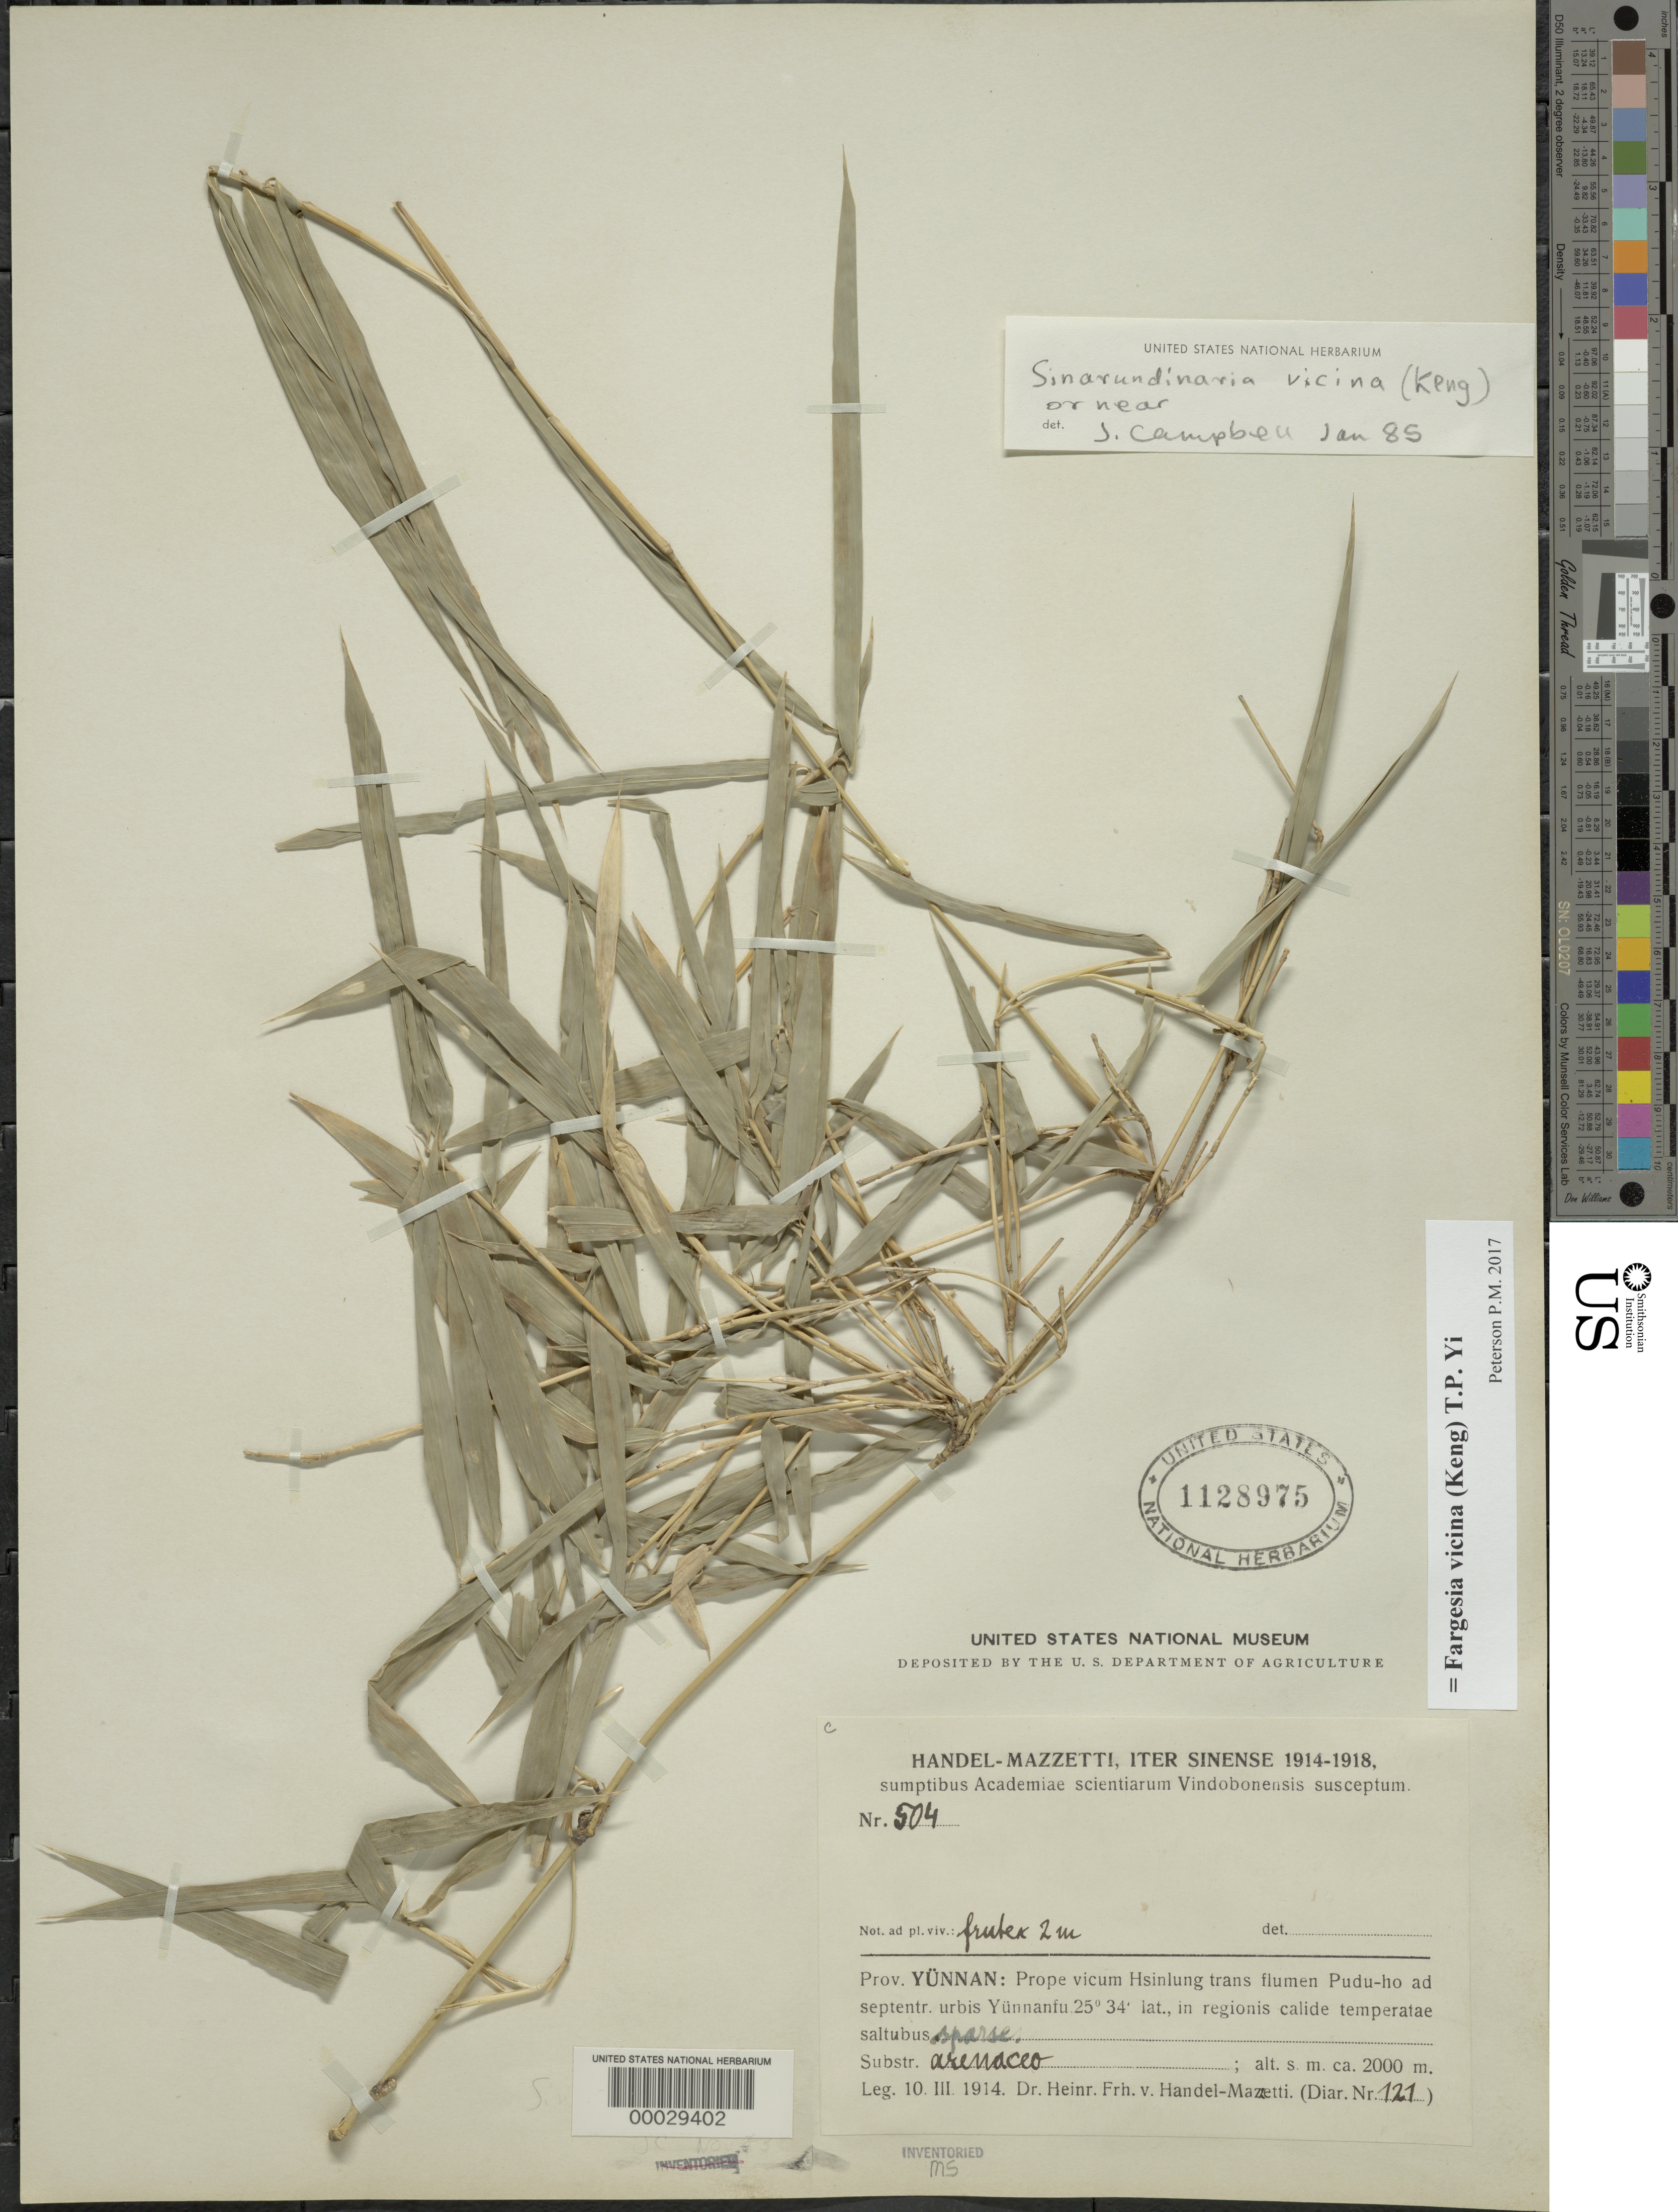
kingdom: Plantae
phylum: Tracheophyta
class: Liliopsida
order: Poales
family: Poaceae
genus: Fargesia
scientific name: Fargesia vicina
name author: (Keng) T.P. Yi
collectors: H. Handel-Mazzetti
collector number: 504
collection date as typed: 10 Mar 1914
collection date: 1914-03-10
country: China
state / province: Yunnan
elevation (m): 2000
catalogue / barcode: US 1128975